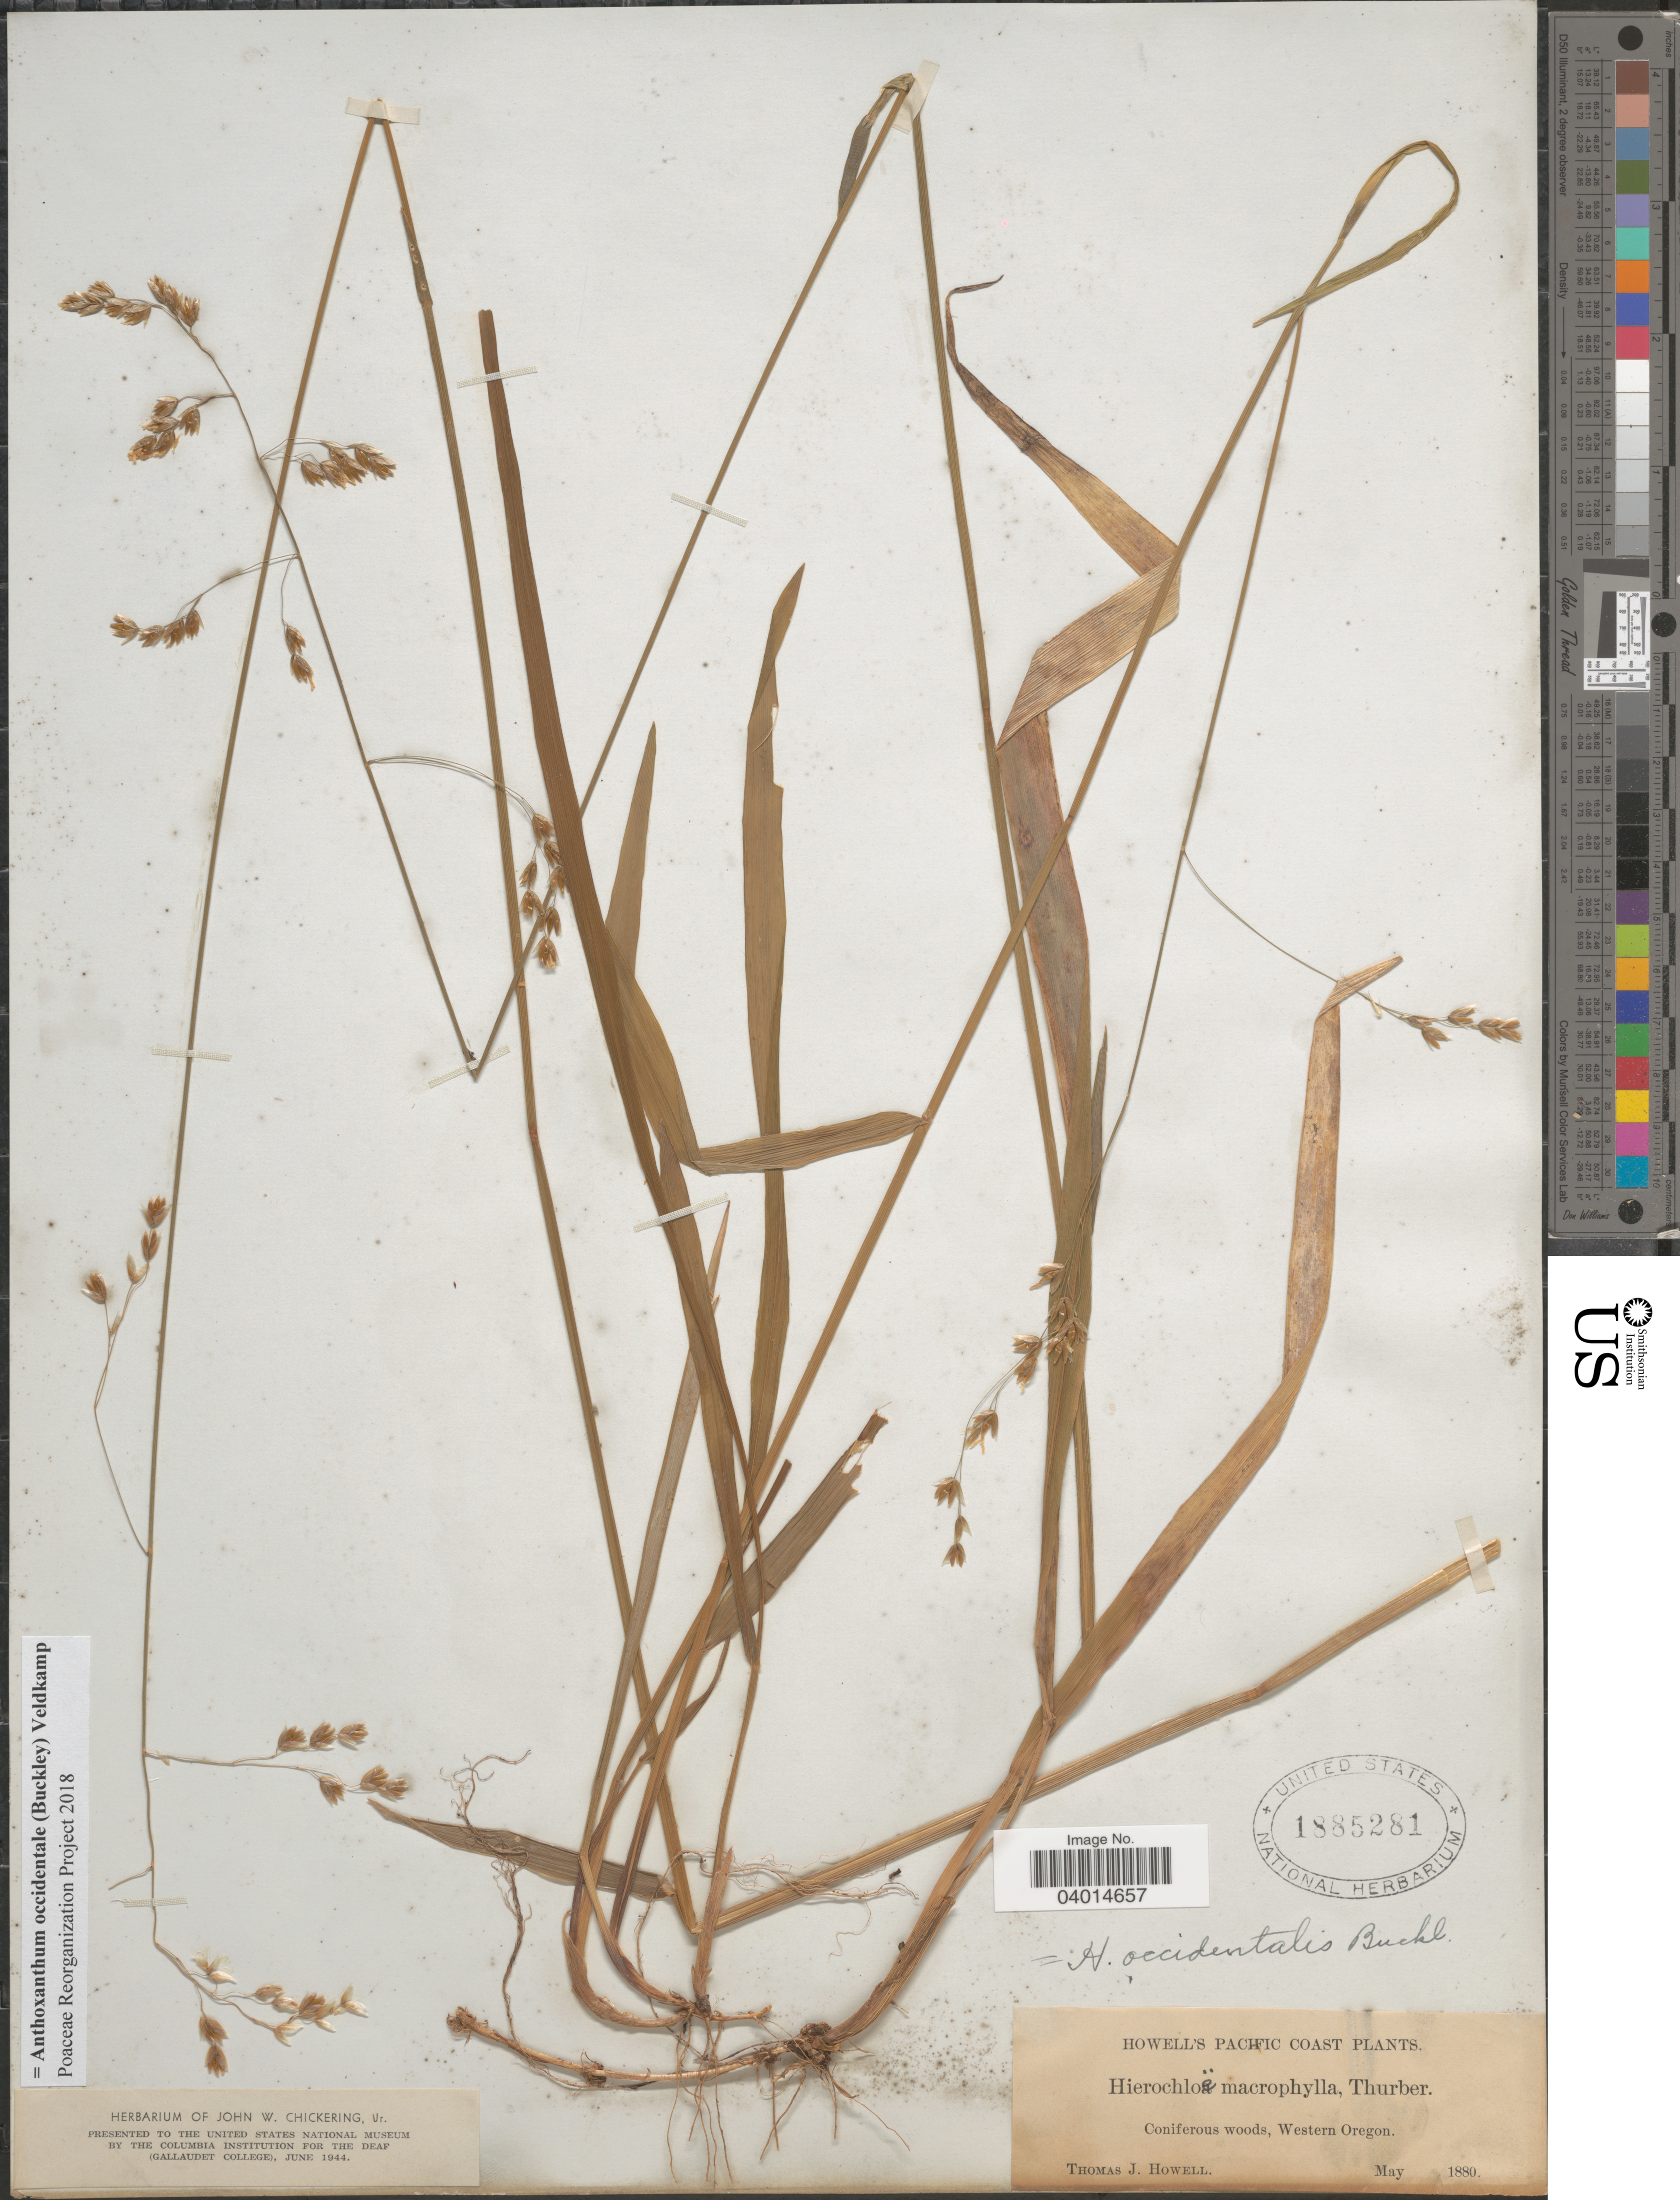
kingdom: Plantae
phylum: Tracheophyta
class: Liliopsida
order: Poales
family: Poaceae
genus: Anthoxanthum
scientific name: Anthoxanthum occidentale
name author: (Buckley) Veldkamp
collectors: T. J. Howell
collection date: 1880-05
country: United States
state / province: Oregon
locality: Pacific Coast. Coniferous woods, Western Oregon.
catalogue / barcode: US 1885281